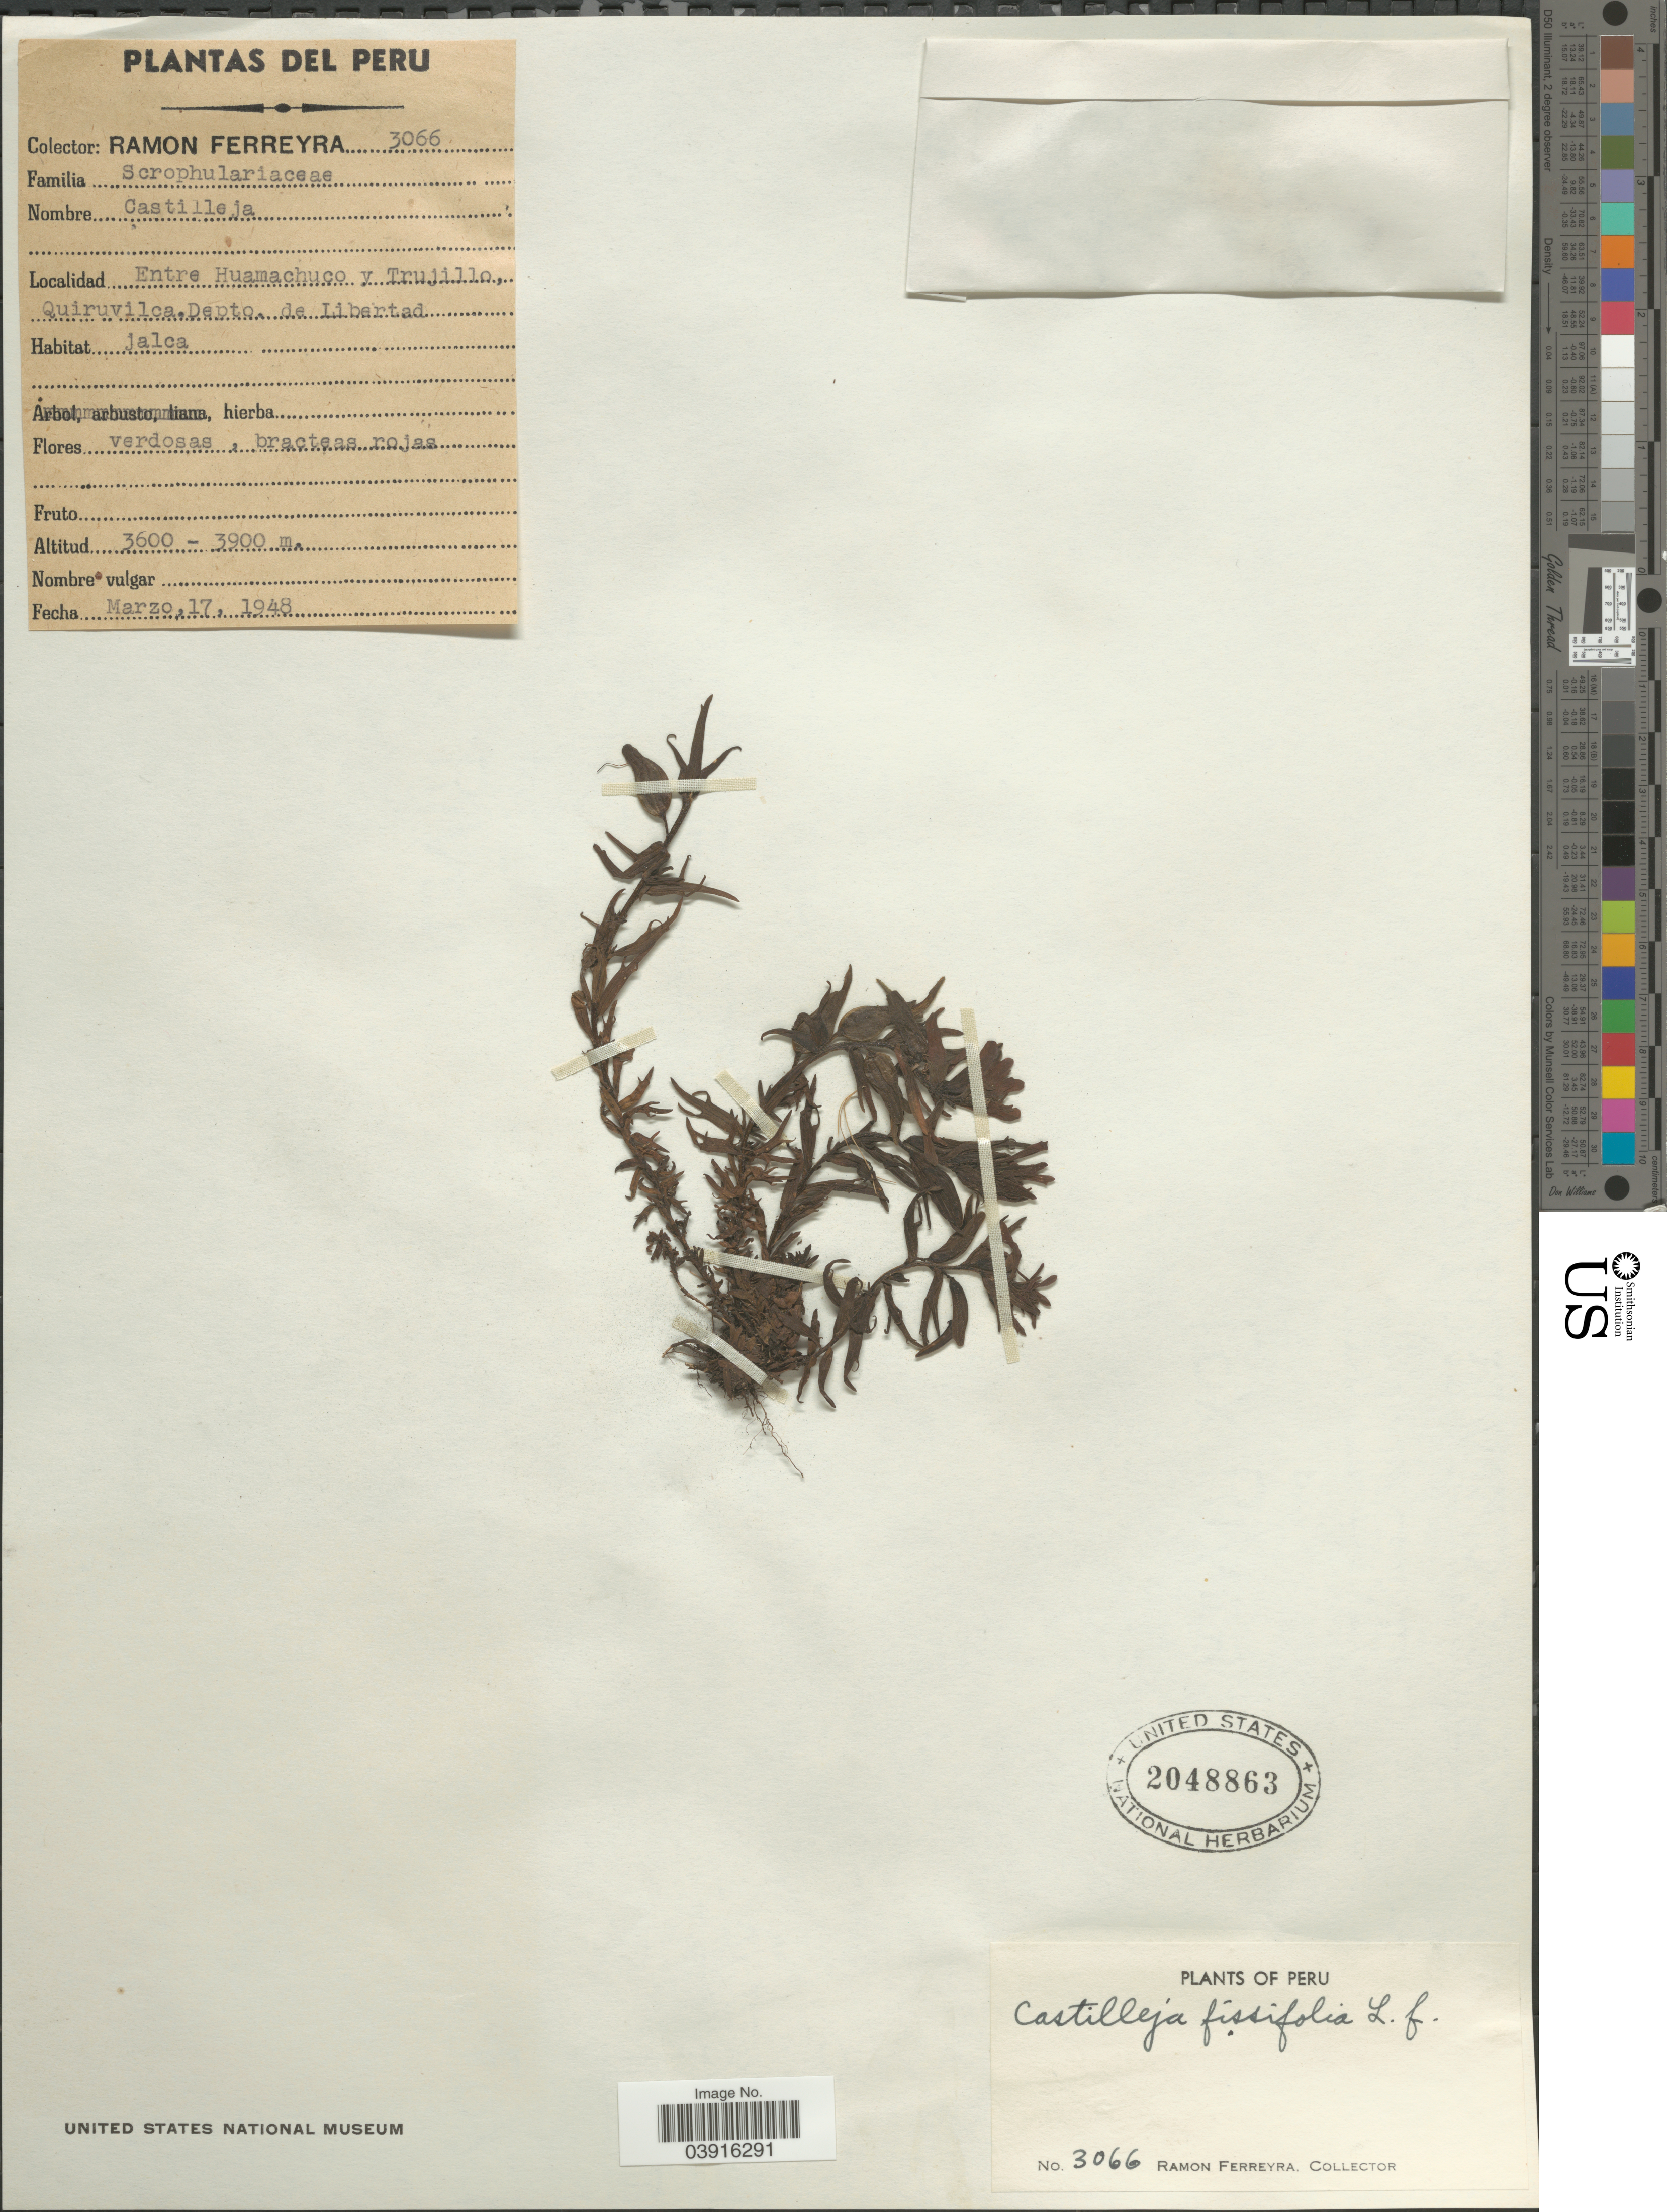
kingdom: Plantae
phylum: Tracheophyta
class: Magnoliopsida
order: Lamiales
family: Orobanchaceae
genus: Castilleja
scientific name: Castilleja fissifolia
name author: L. f.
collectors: R. A. Ferreyra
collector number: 3066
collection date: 1948-03-17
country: Peru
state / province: La Libertad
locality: Entre Huamachuco y Trujillo, Quiruvilca. Depto. de Libertad.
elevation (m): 3600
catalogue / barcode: US 2048863